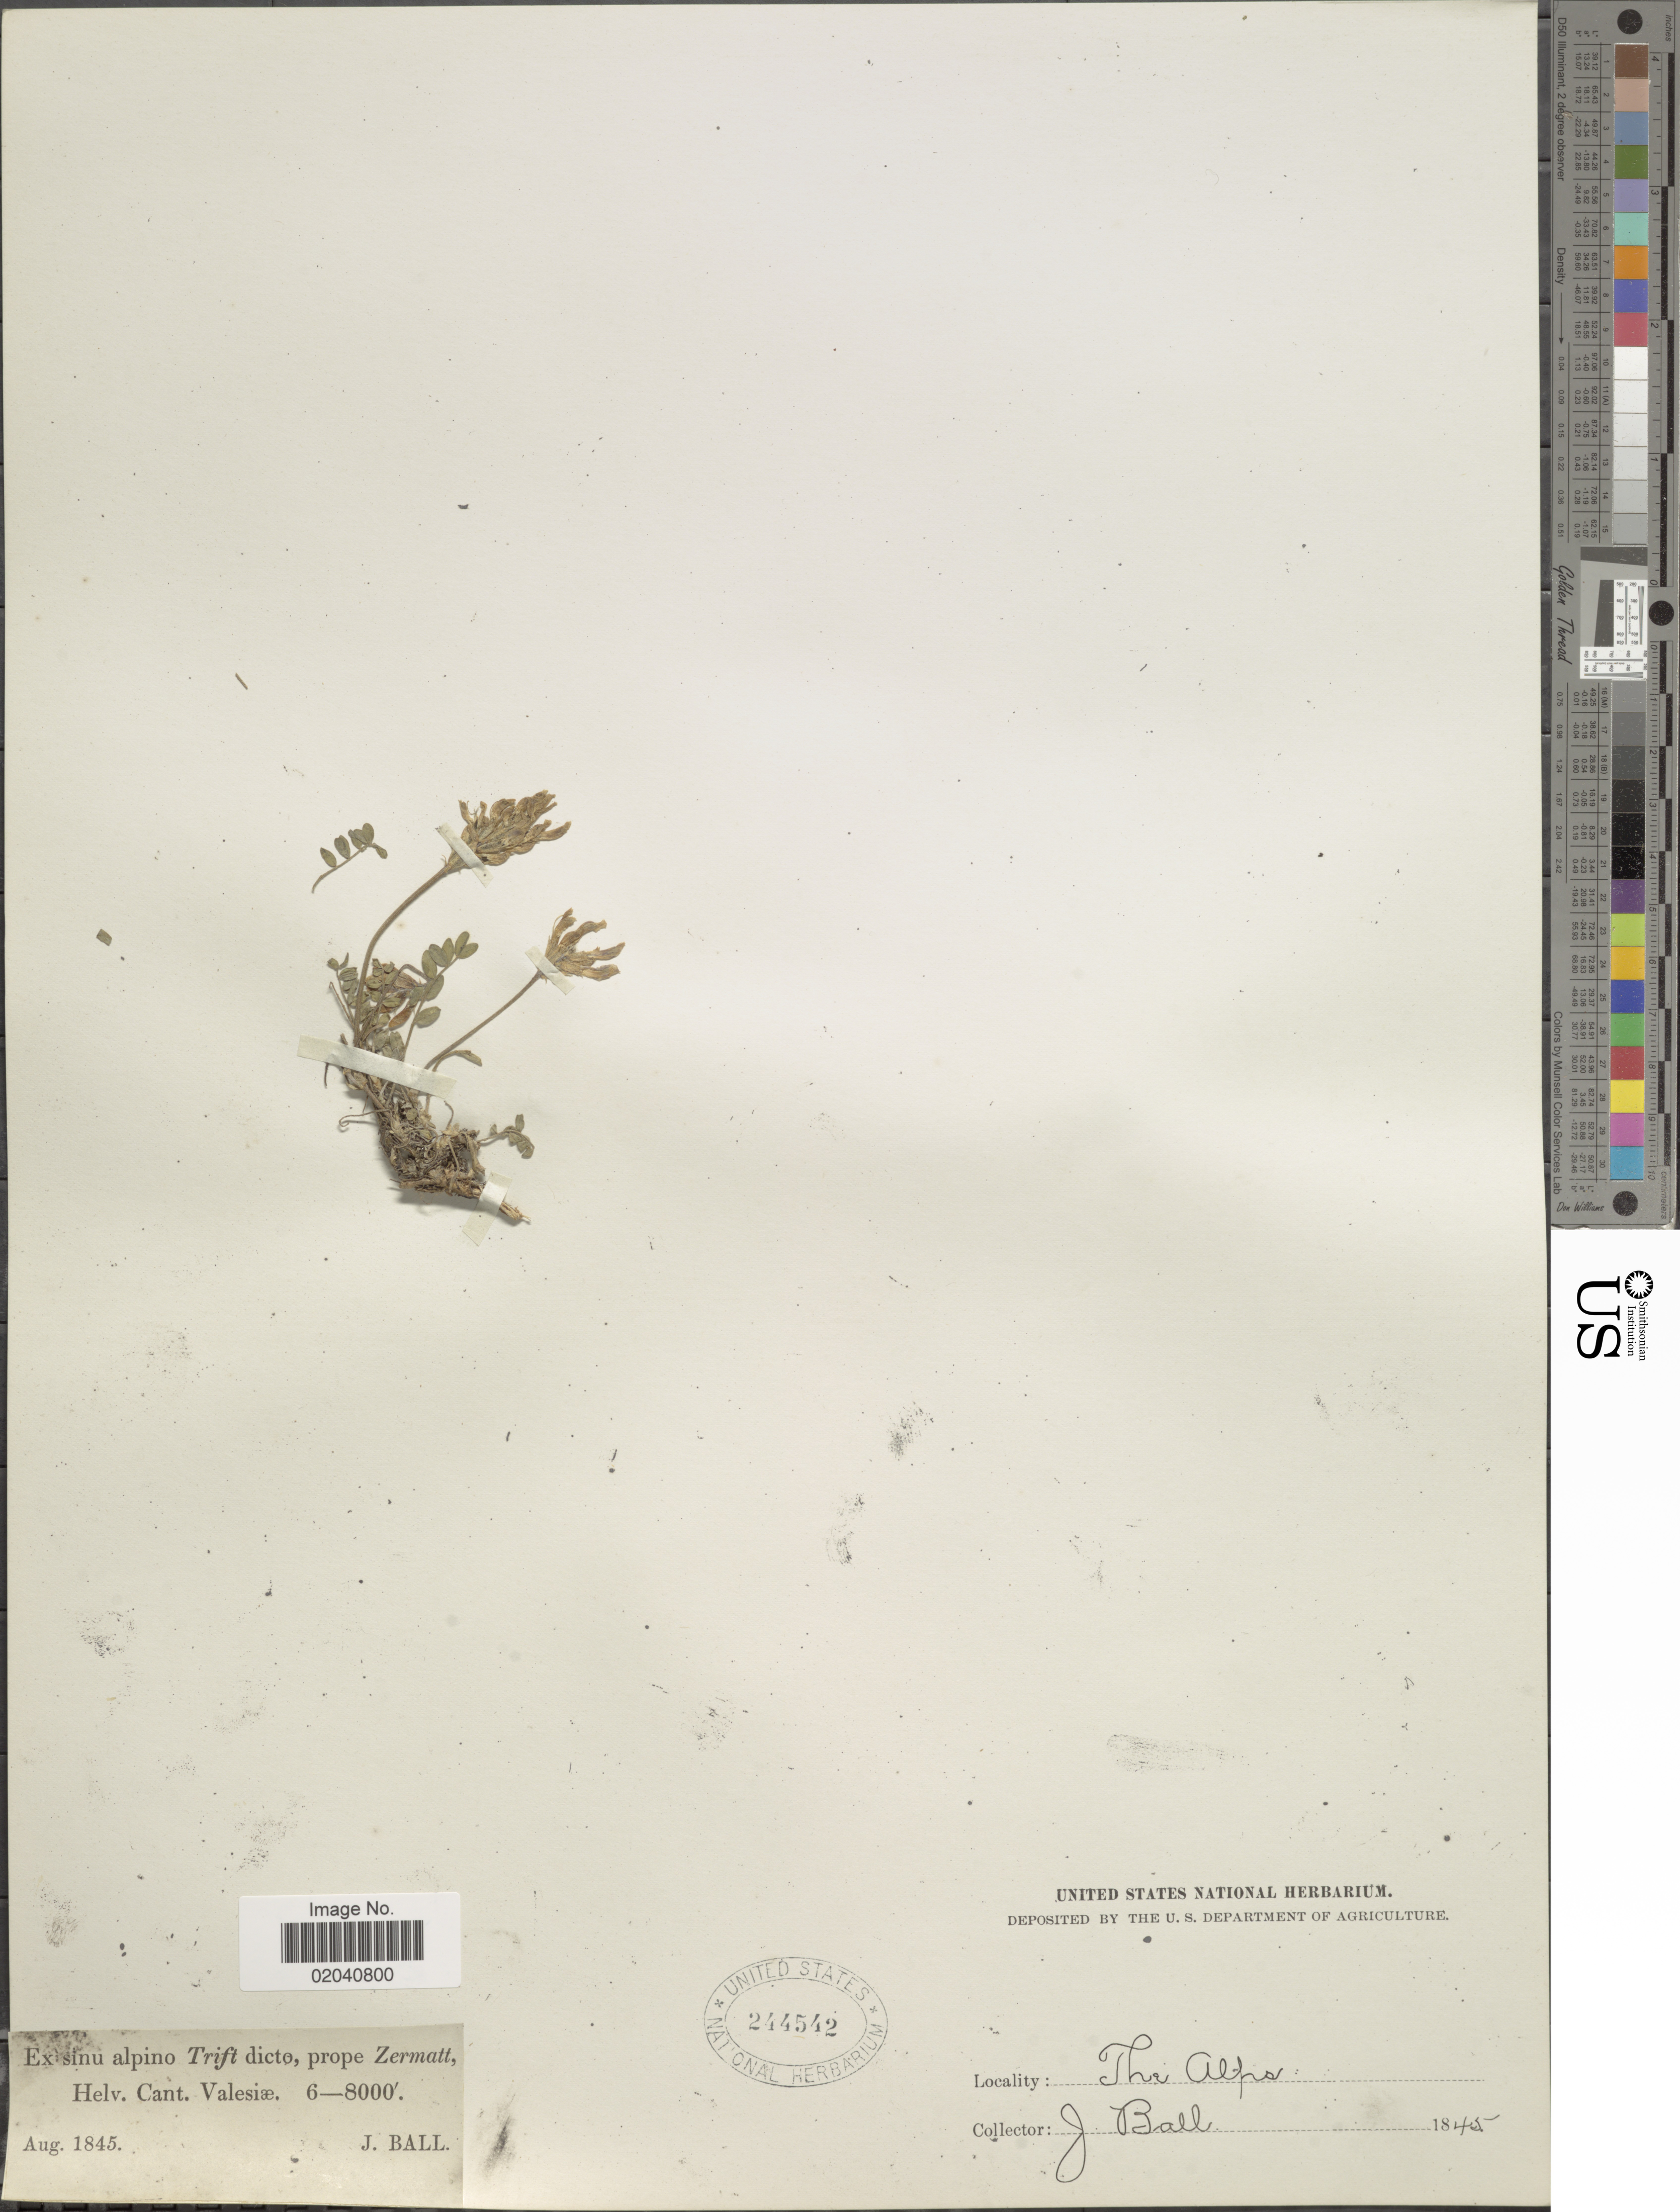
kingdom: Plantae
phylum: Tracheophyta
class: Magnoliopsida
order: Fabales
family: Fabaceae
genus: Oxytropis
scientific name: Oxytropis sp.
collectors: J. Ball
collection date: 1845-08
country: Switzerland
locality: Sinu alpino Trift dicto, prope Zermatt, Helv. Cant. Valesiæ, The Alps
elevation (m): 1829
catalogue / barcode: US 244542